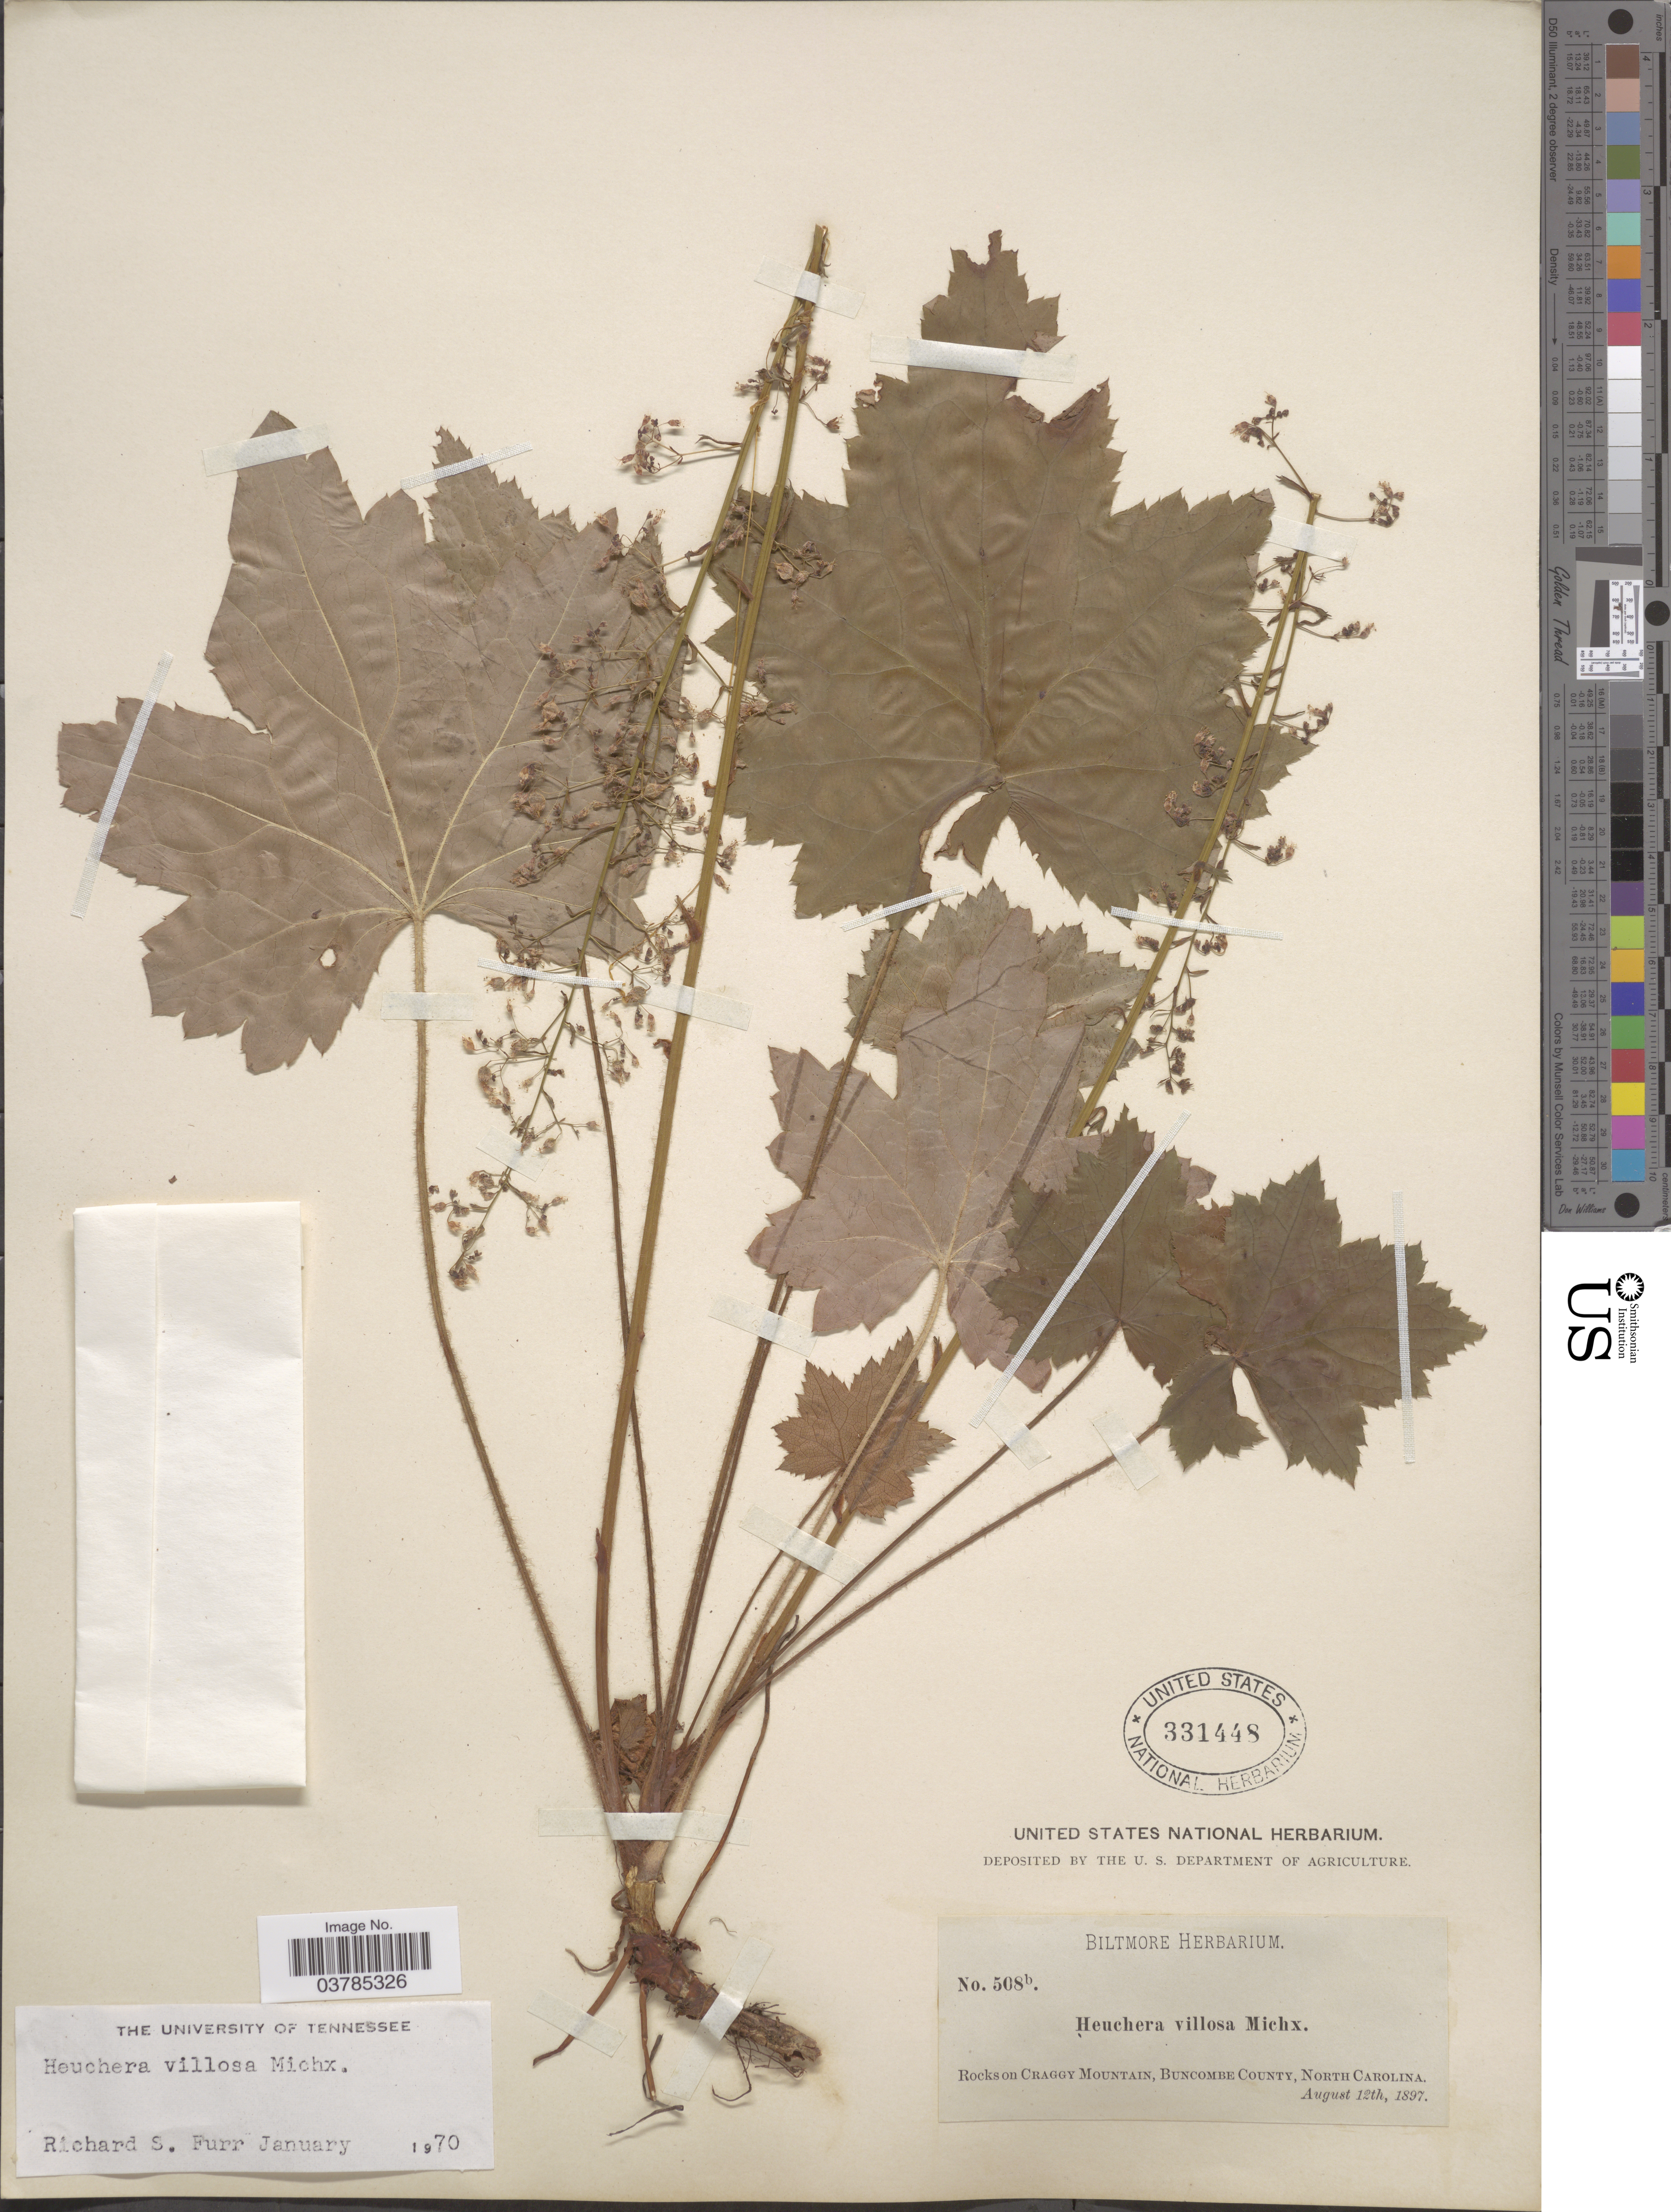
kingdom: Plantae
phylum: Tracheophyta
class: Magnoliopsida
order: Saxifragales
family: Saxifragaceae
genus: Heuchera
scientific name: Heuchera villosa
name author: Michx.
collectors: ex herb. Biltmore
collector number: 508b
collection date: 1897-08-12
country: United States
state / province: North Carolina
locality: Rocks on Craggy Mountain, Buncombe County.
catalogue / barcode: US 331448